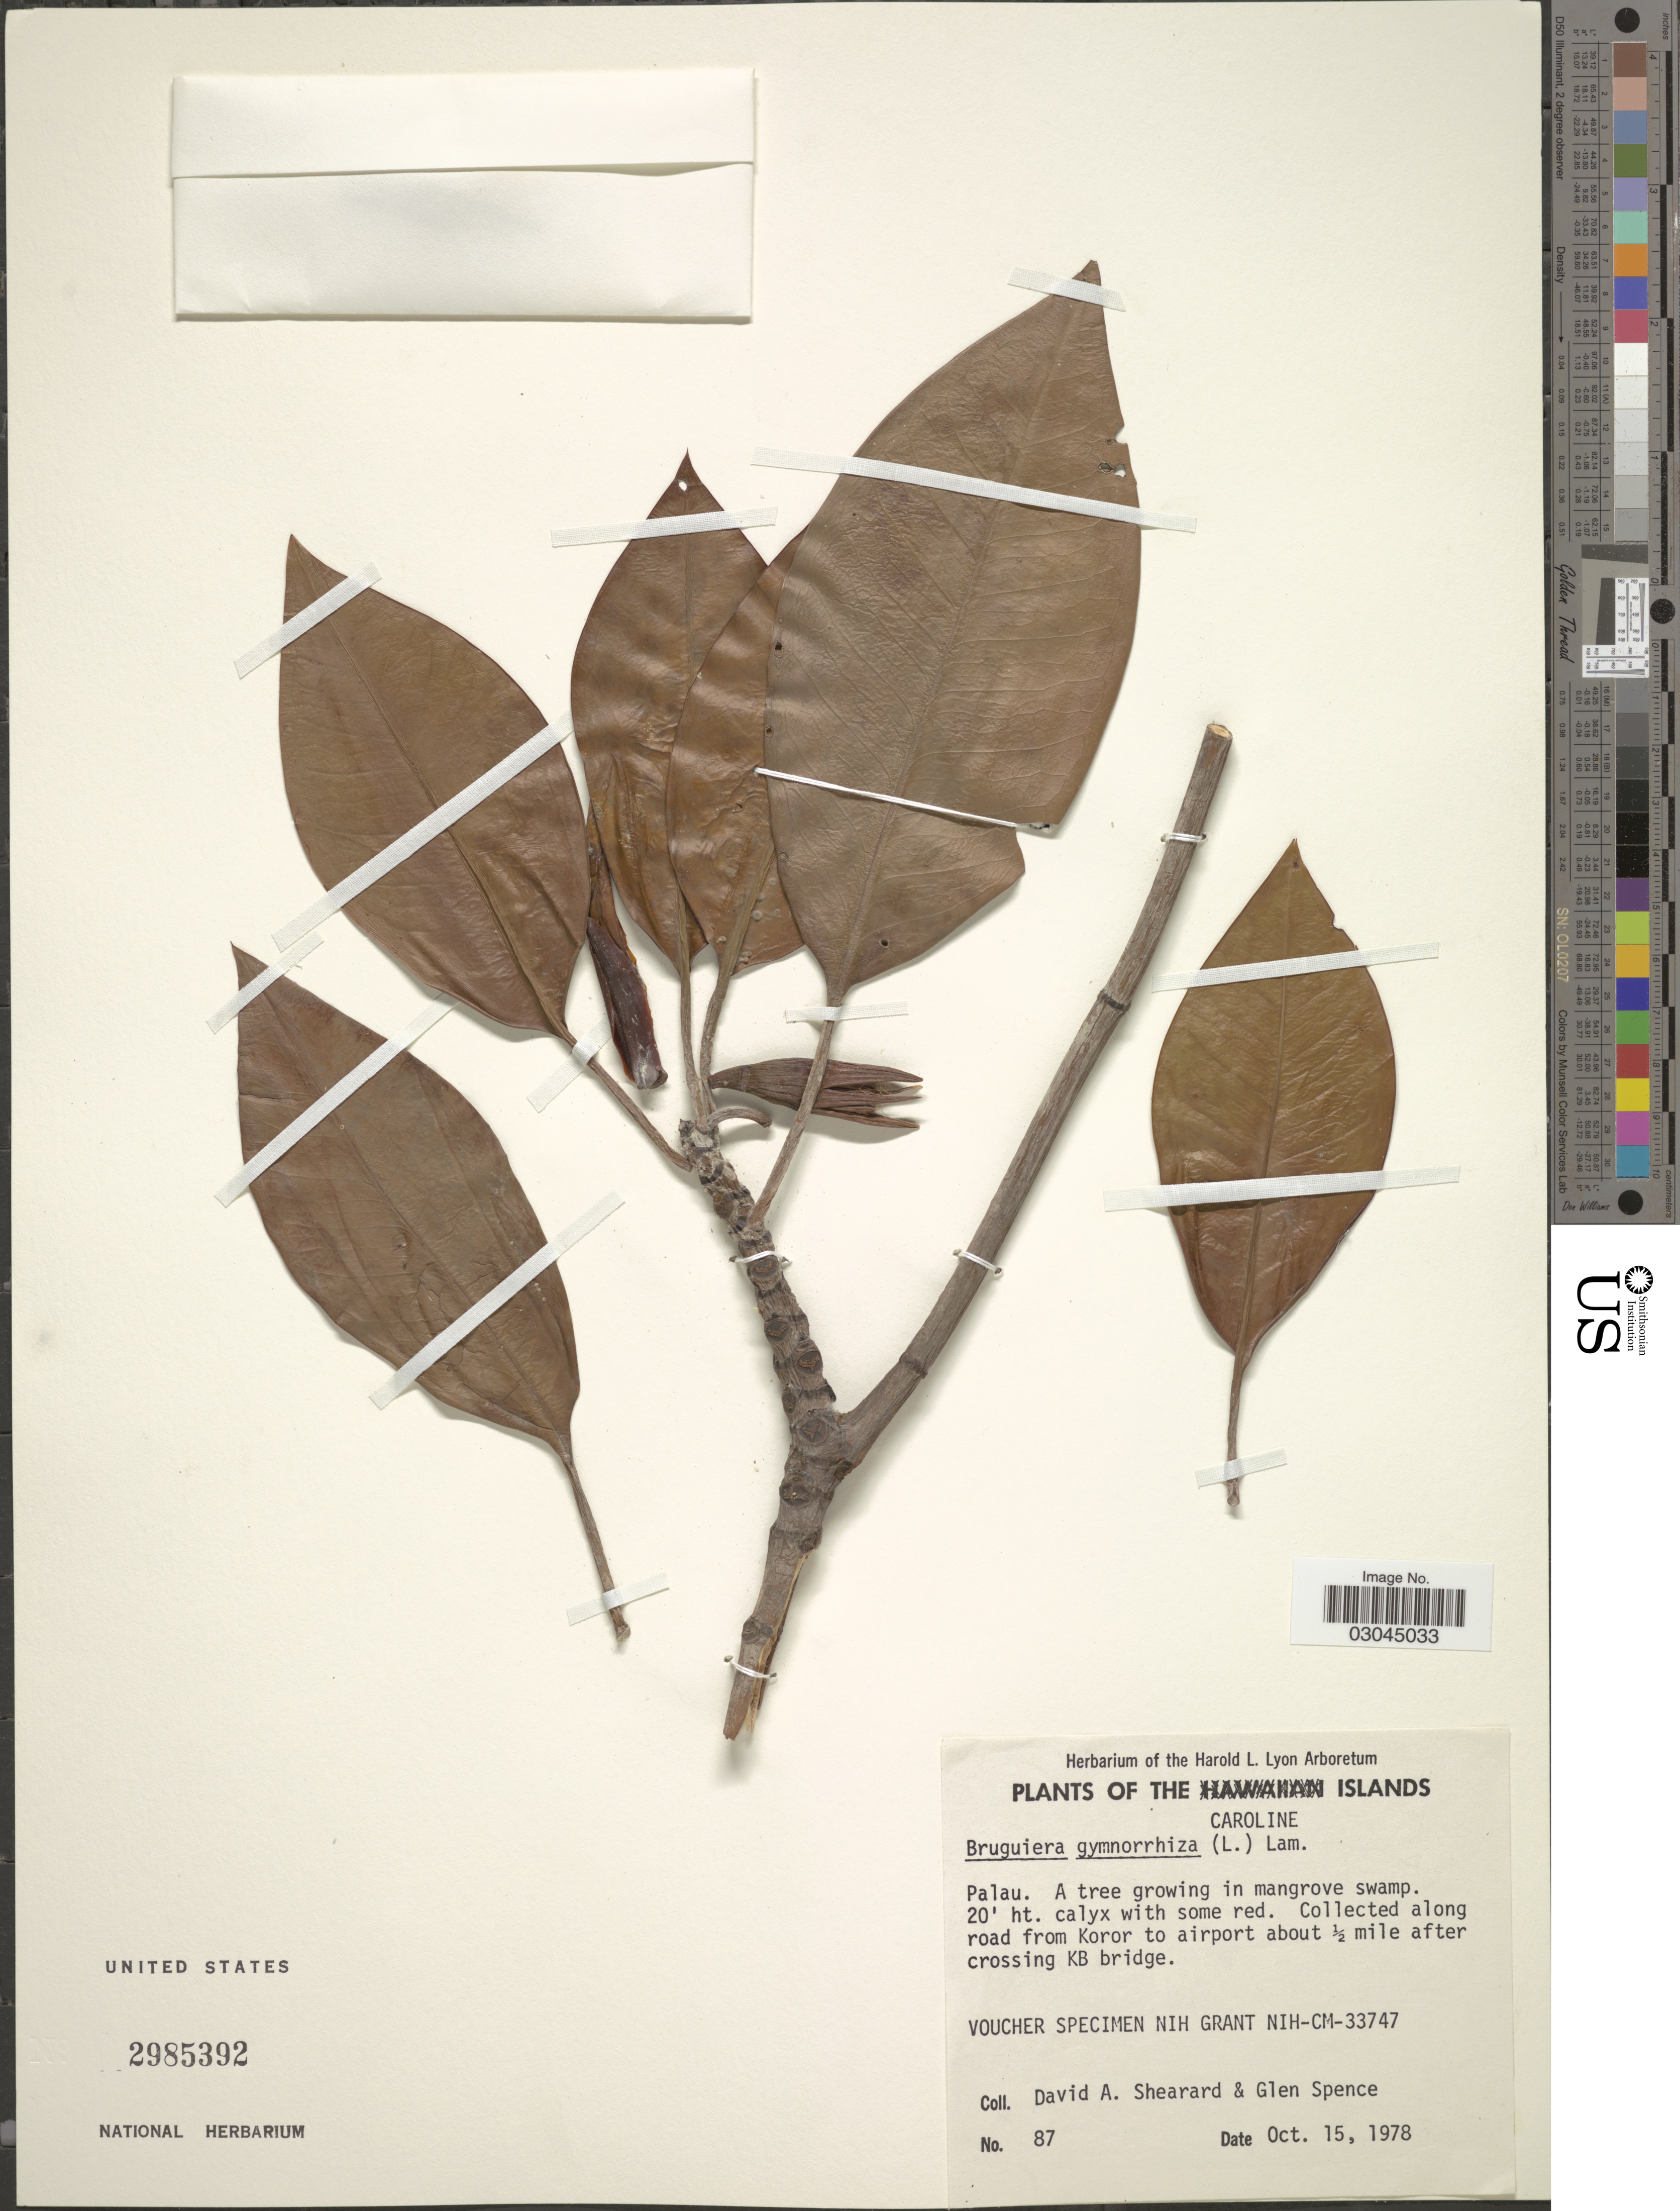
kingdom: Plantae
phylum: Tracheophyta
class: Magnoliopsida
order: Malpighiales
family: Rhizophoraceae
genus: Bruguiera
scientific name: Bruguiera gymnorhiza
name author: (L.) Savigny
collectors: D. Shearard & G. Spence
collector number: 87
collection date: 1978-10-15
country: Palau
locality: The Caroline Islands, Palau, along road from Koror to airport about ½ mile after crossing KB bridge.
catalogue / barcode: US 2985392